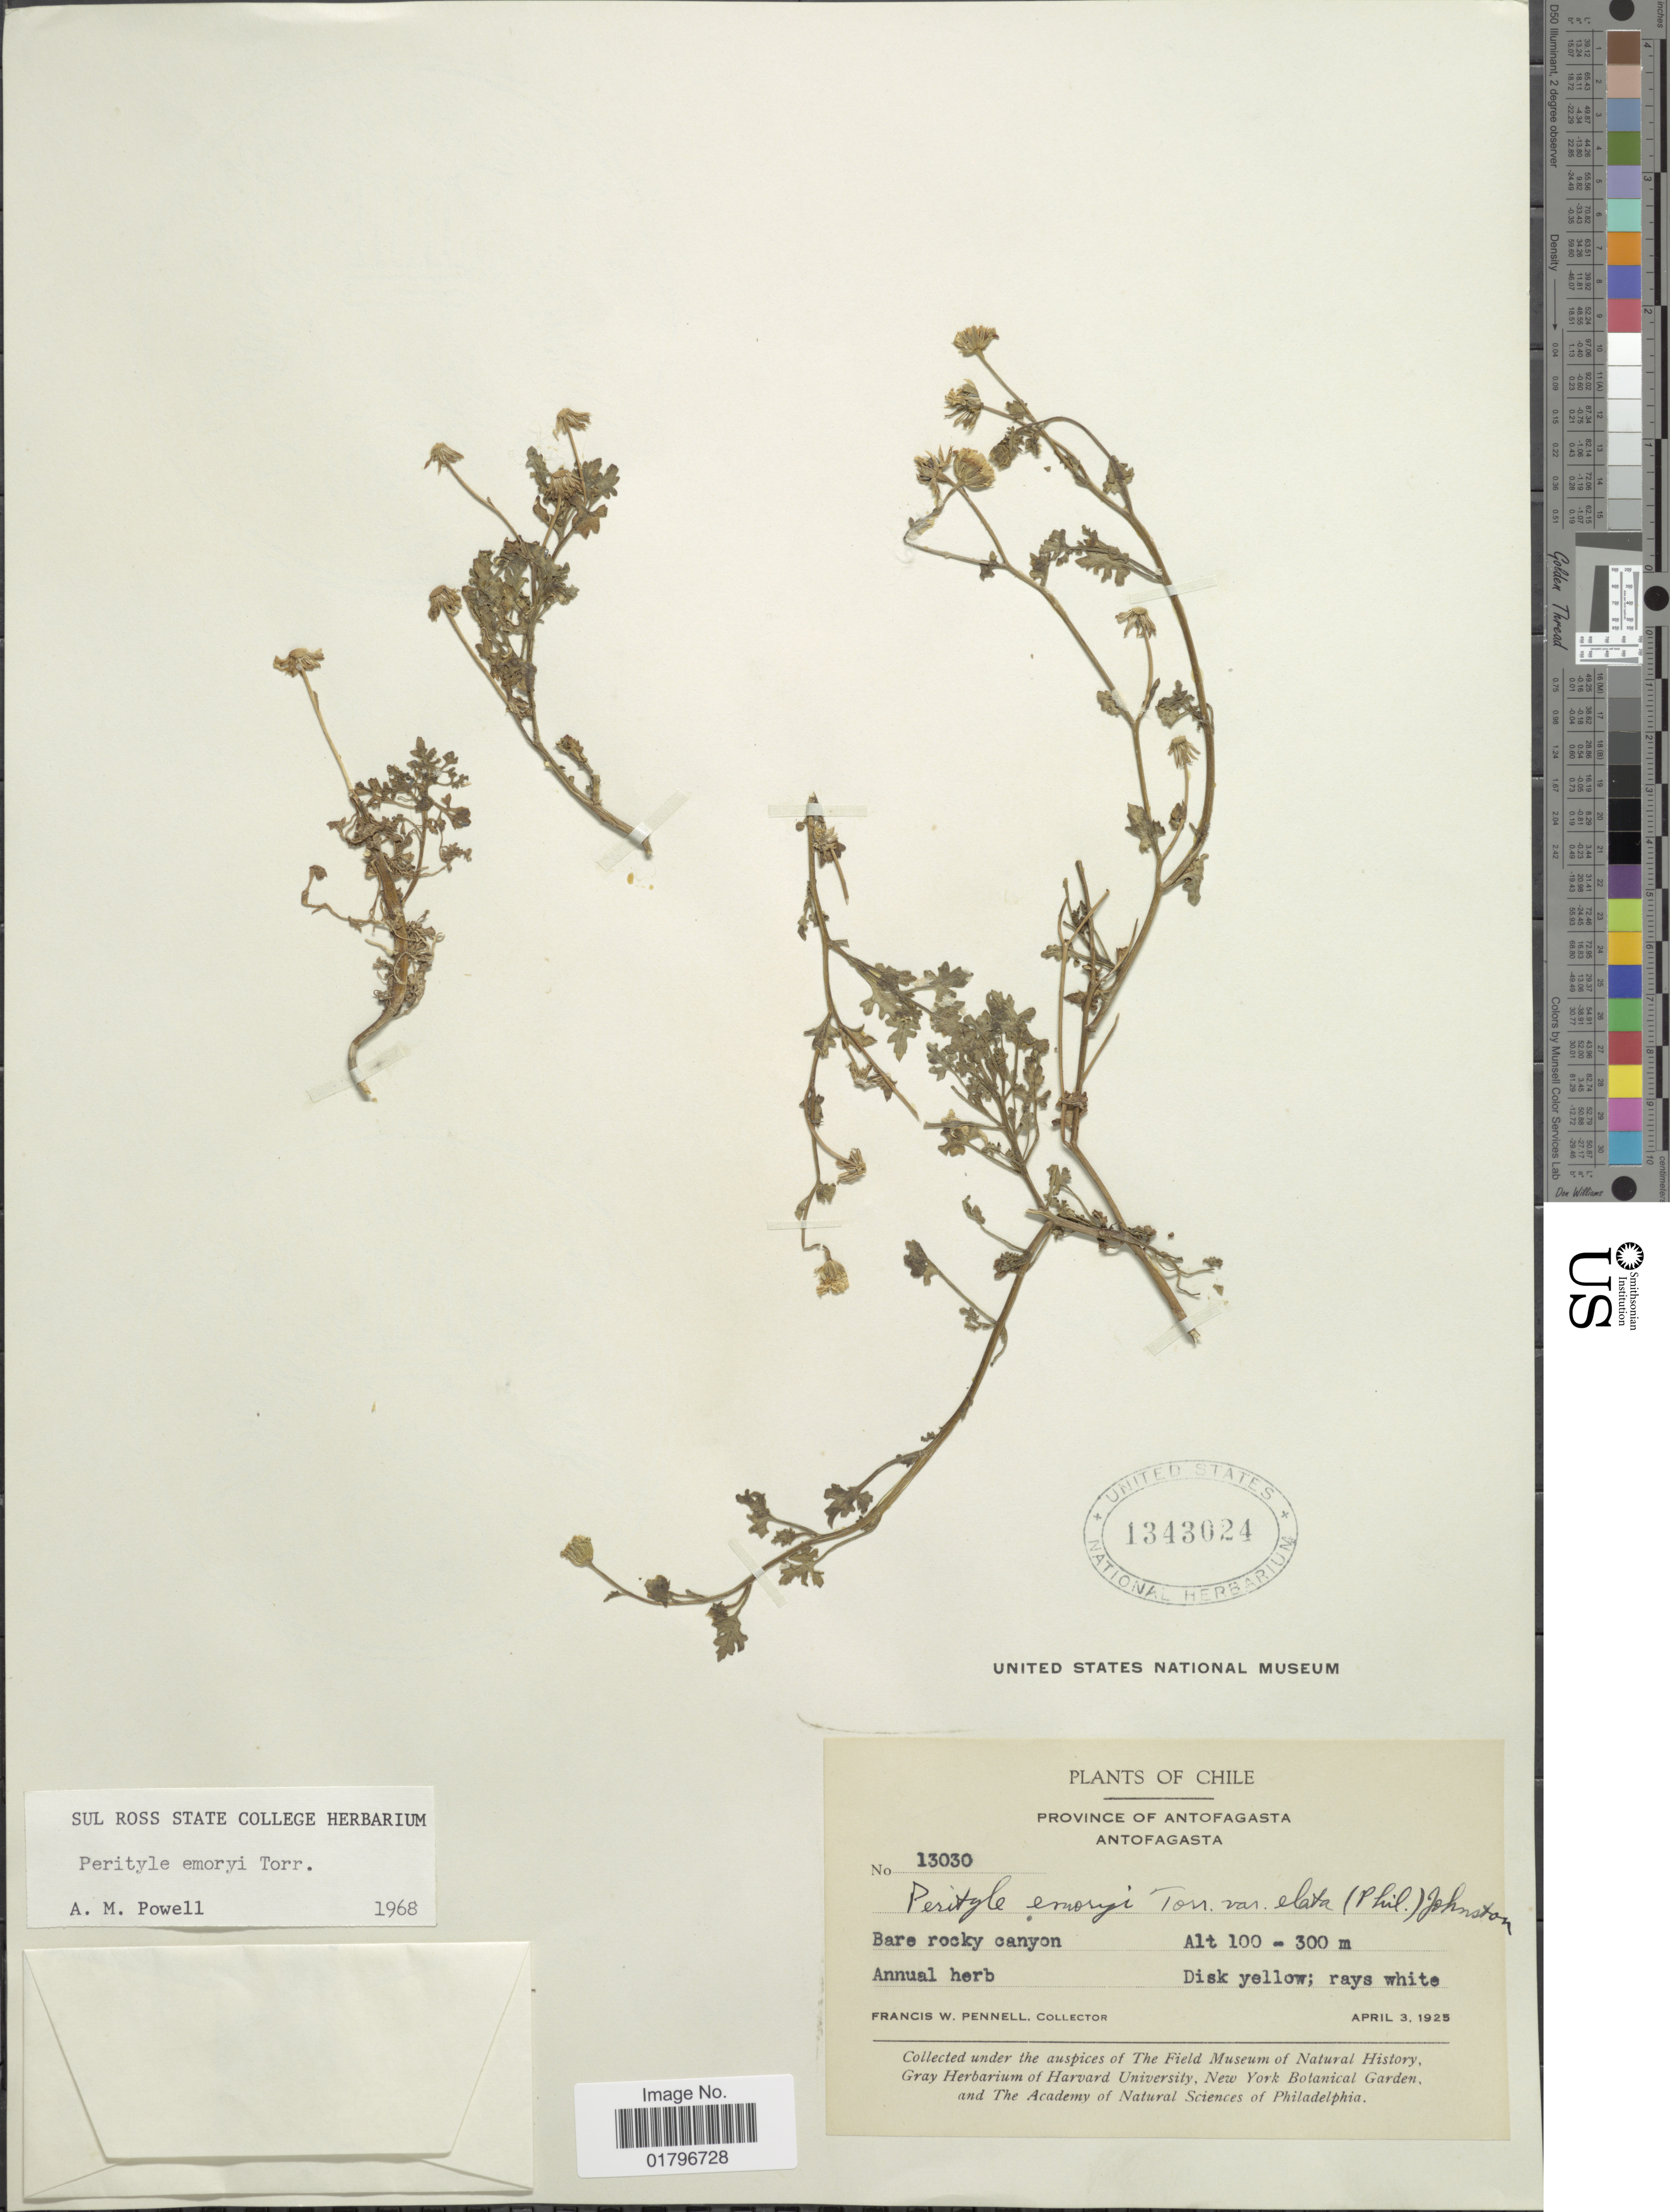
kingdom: Plantae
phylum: Tracheophyta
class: Magnoliopsida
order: Asterales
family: Asteraceae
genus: Perityle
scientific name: Perityle emoryi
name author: Torr.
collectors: F. W. Pennell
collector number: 13030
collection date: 1925-04-03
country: Chile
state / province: Antofagasta (II)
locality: Province of Antofagasta. Antofagasta. Bare rocky canyon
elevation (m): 100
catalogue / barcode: US 1343024